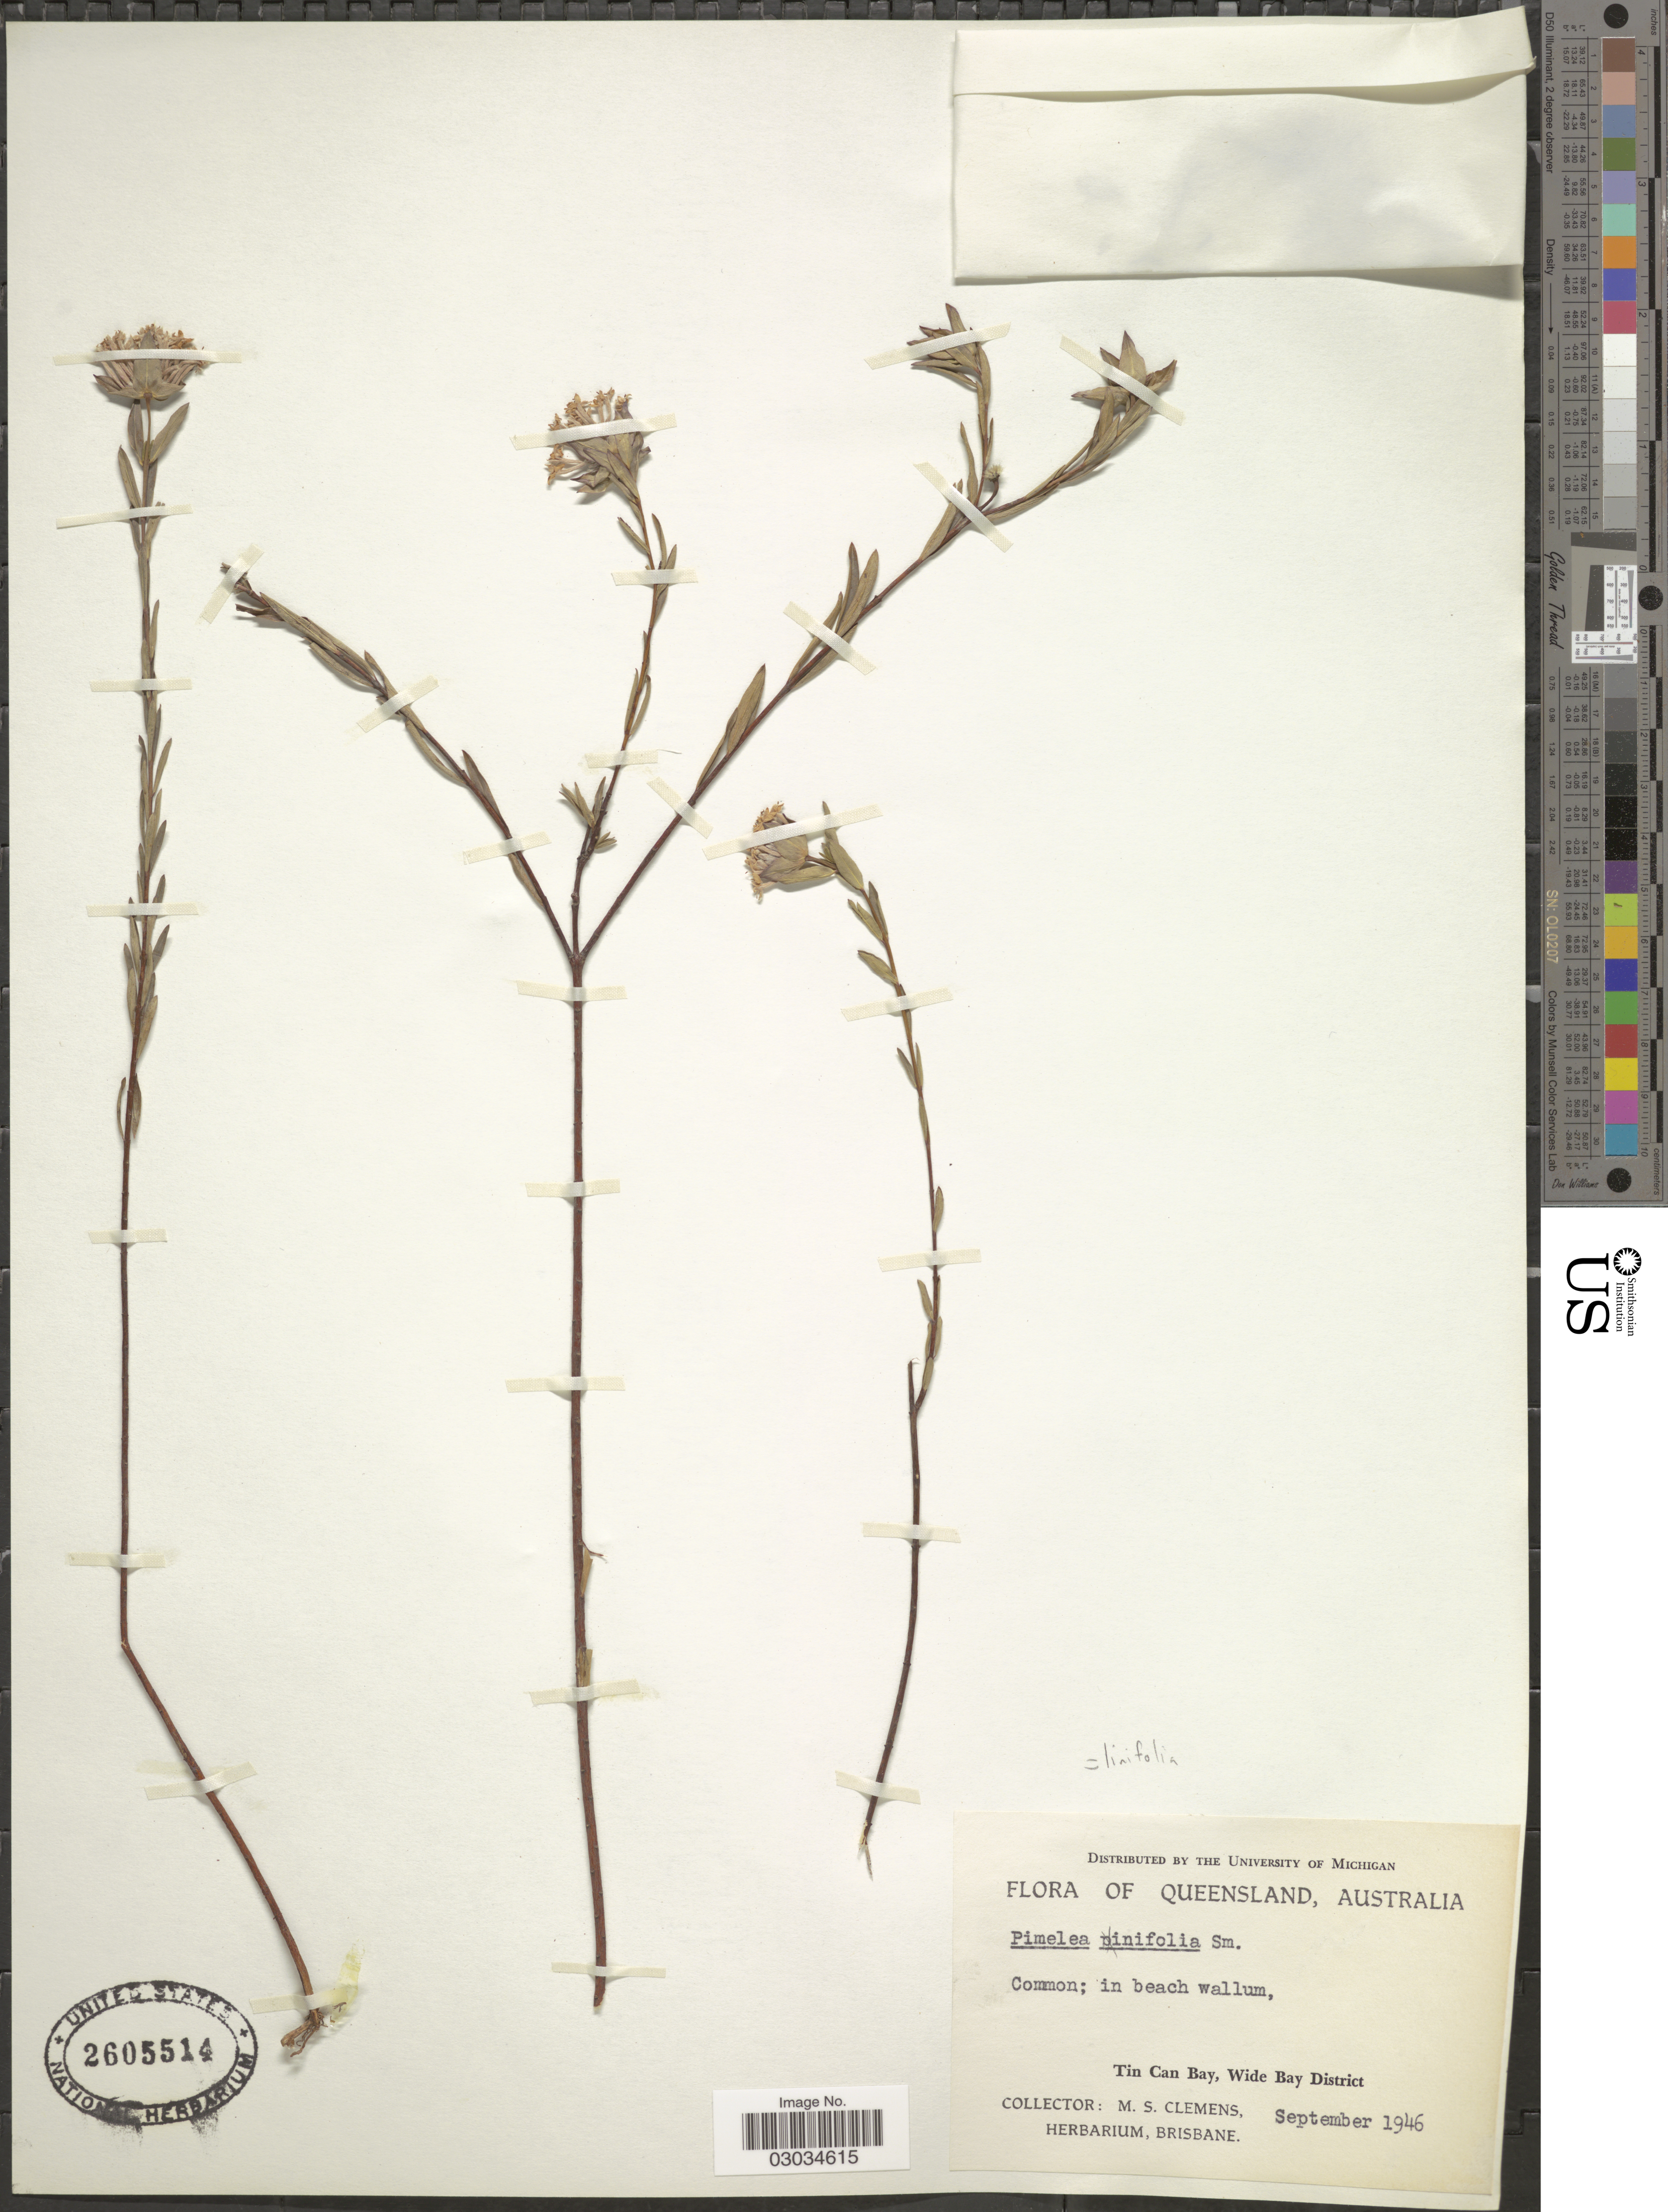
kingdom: Plantae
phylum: Tracheophyta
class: Magnoliopsida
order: Malvales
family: Thymelaeaceae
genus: Pimelea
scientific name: Pimelea linifolia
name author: Sm.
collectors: M. S. Clemens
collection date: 1946-09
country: Australia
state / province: Queensland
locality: Tin Can Bay, Wilde Bay District.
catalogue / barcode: US 2605514